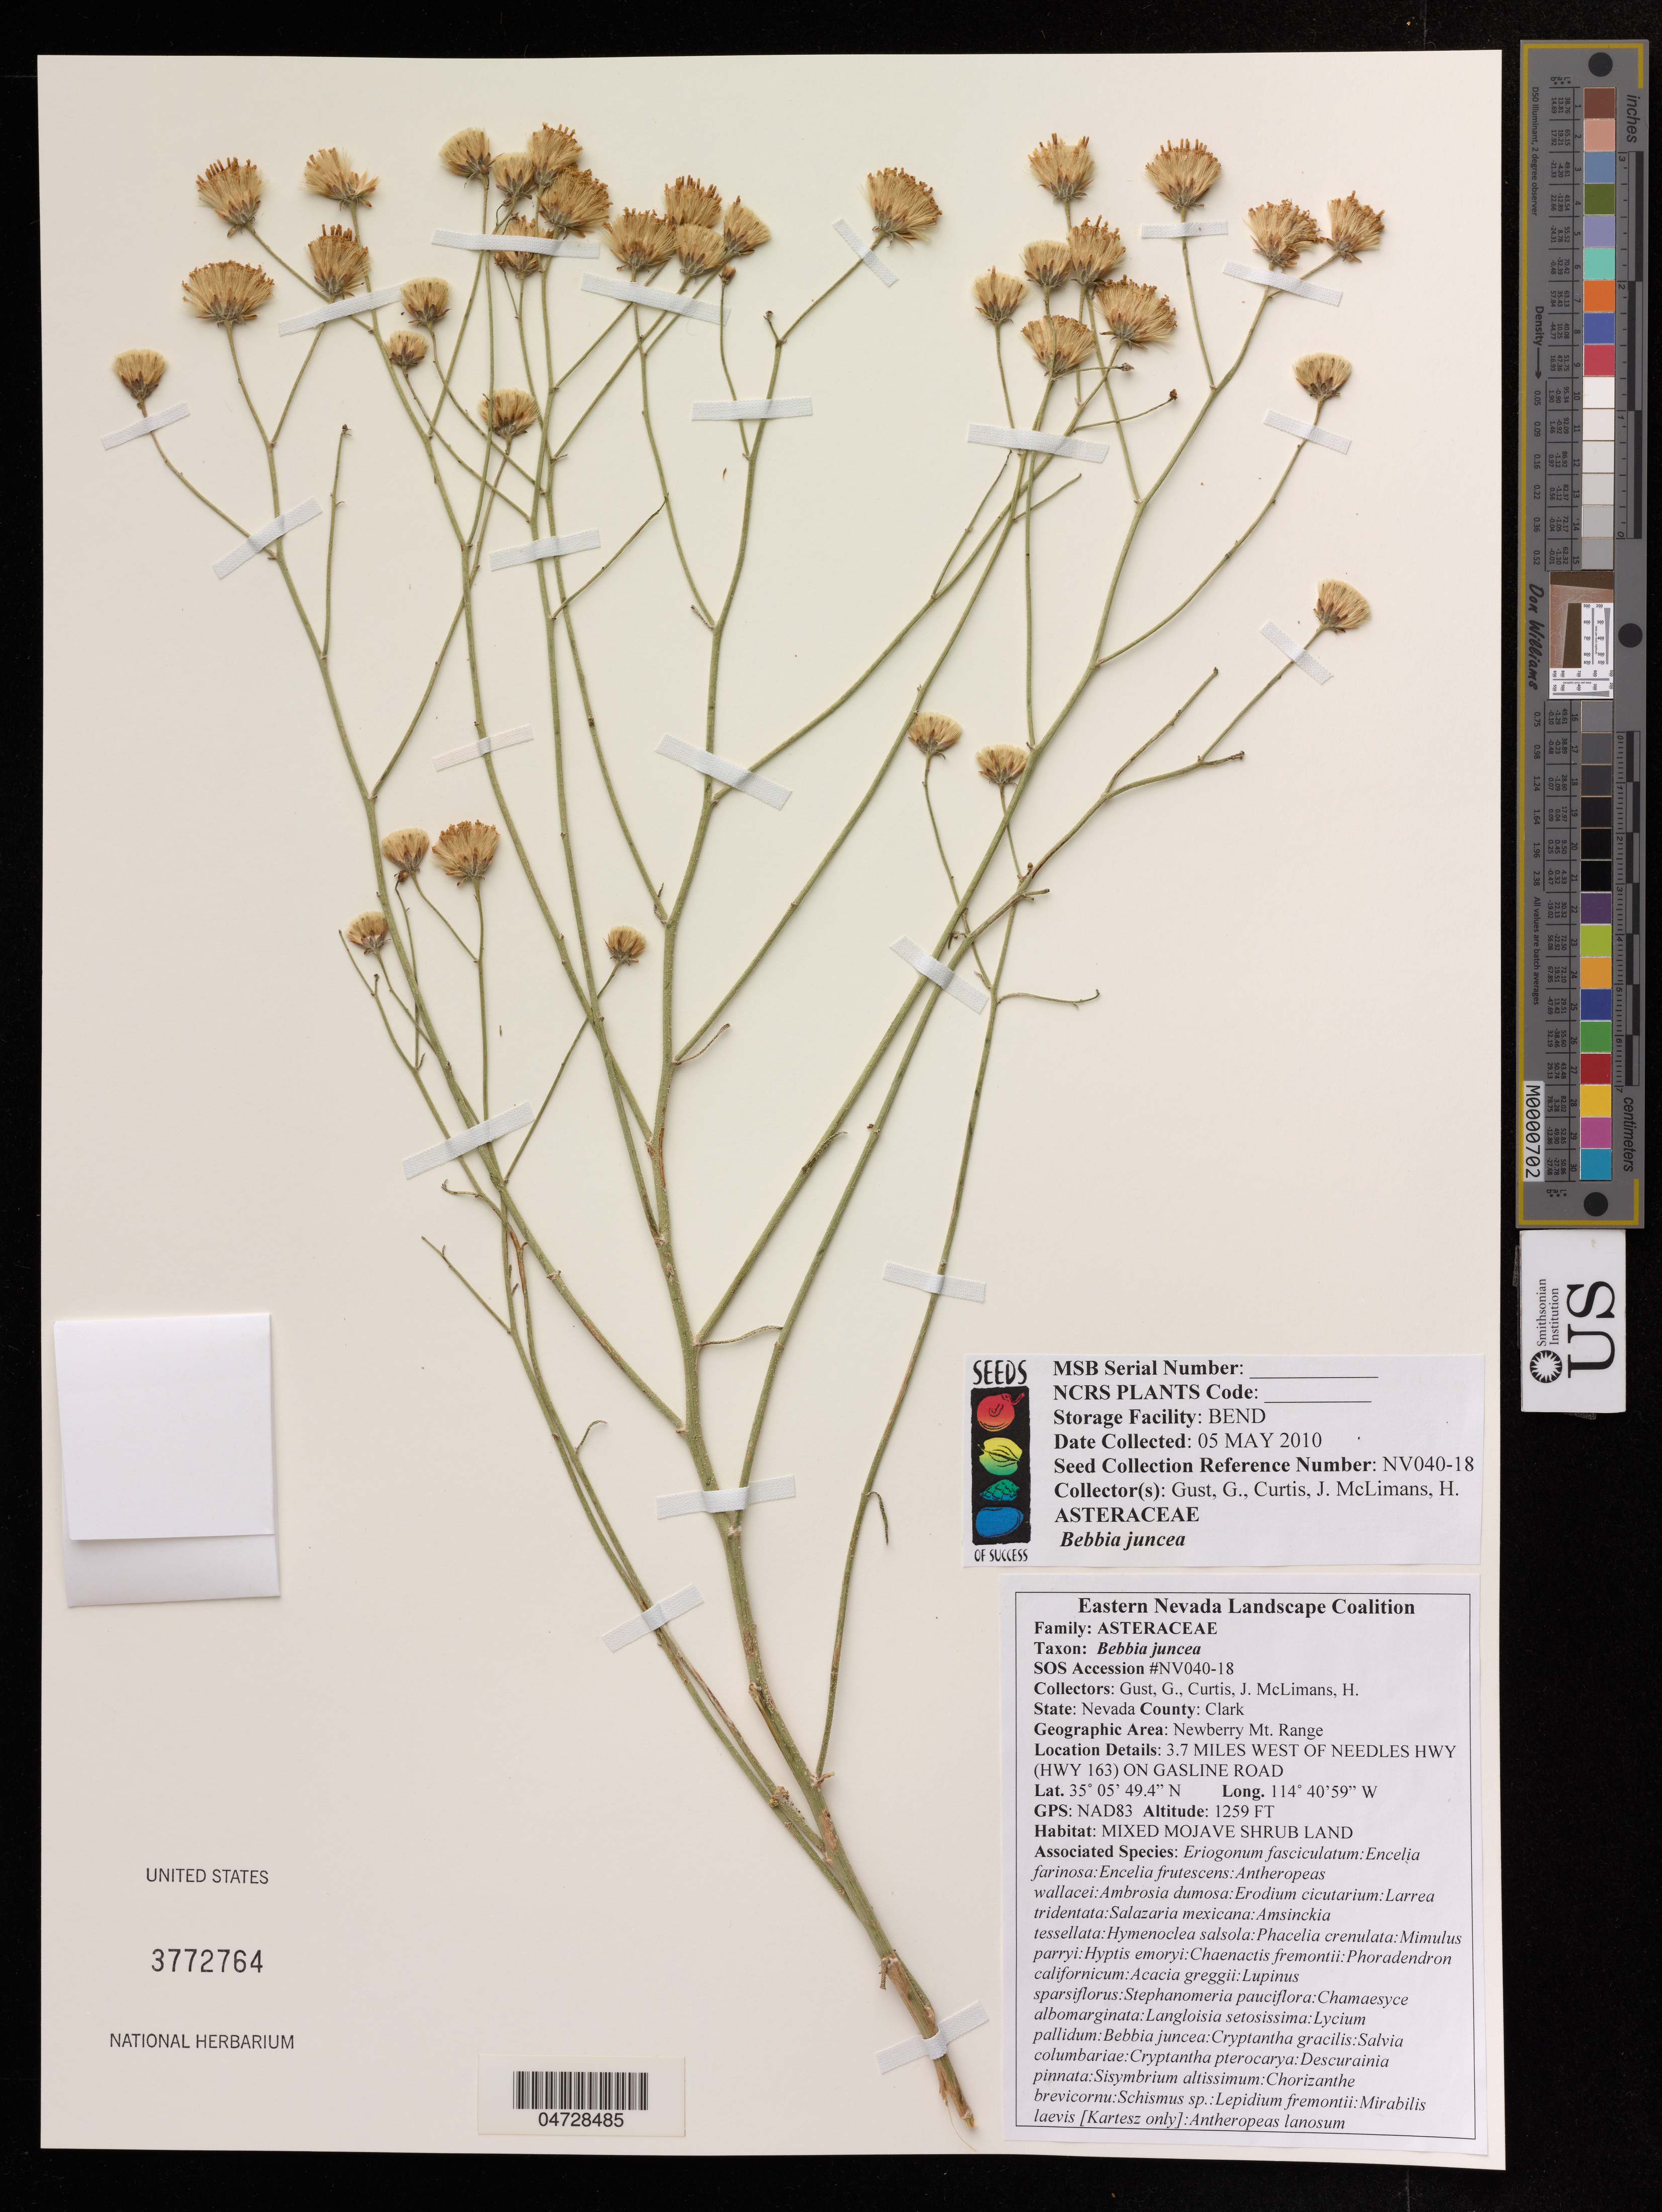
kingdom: Plantae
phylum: Tracheophyta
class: Magnoliopsida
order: Asterales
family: Asteraceae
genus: Bebbia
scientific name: Bebbia juncea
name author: (Benth.) Greene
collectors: G. Gust, J. Curtis & H. McLimans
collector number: NV040-18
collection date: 2010-05-05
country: United States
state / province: Nevada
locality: Clark. Newberry Mt. Range. 3.7 miles west of Needles HWY (HWY 163) on Gasline Road.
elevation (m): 384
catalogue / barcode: US 3772764